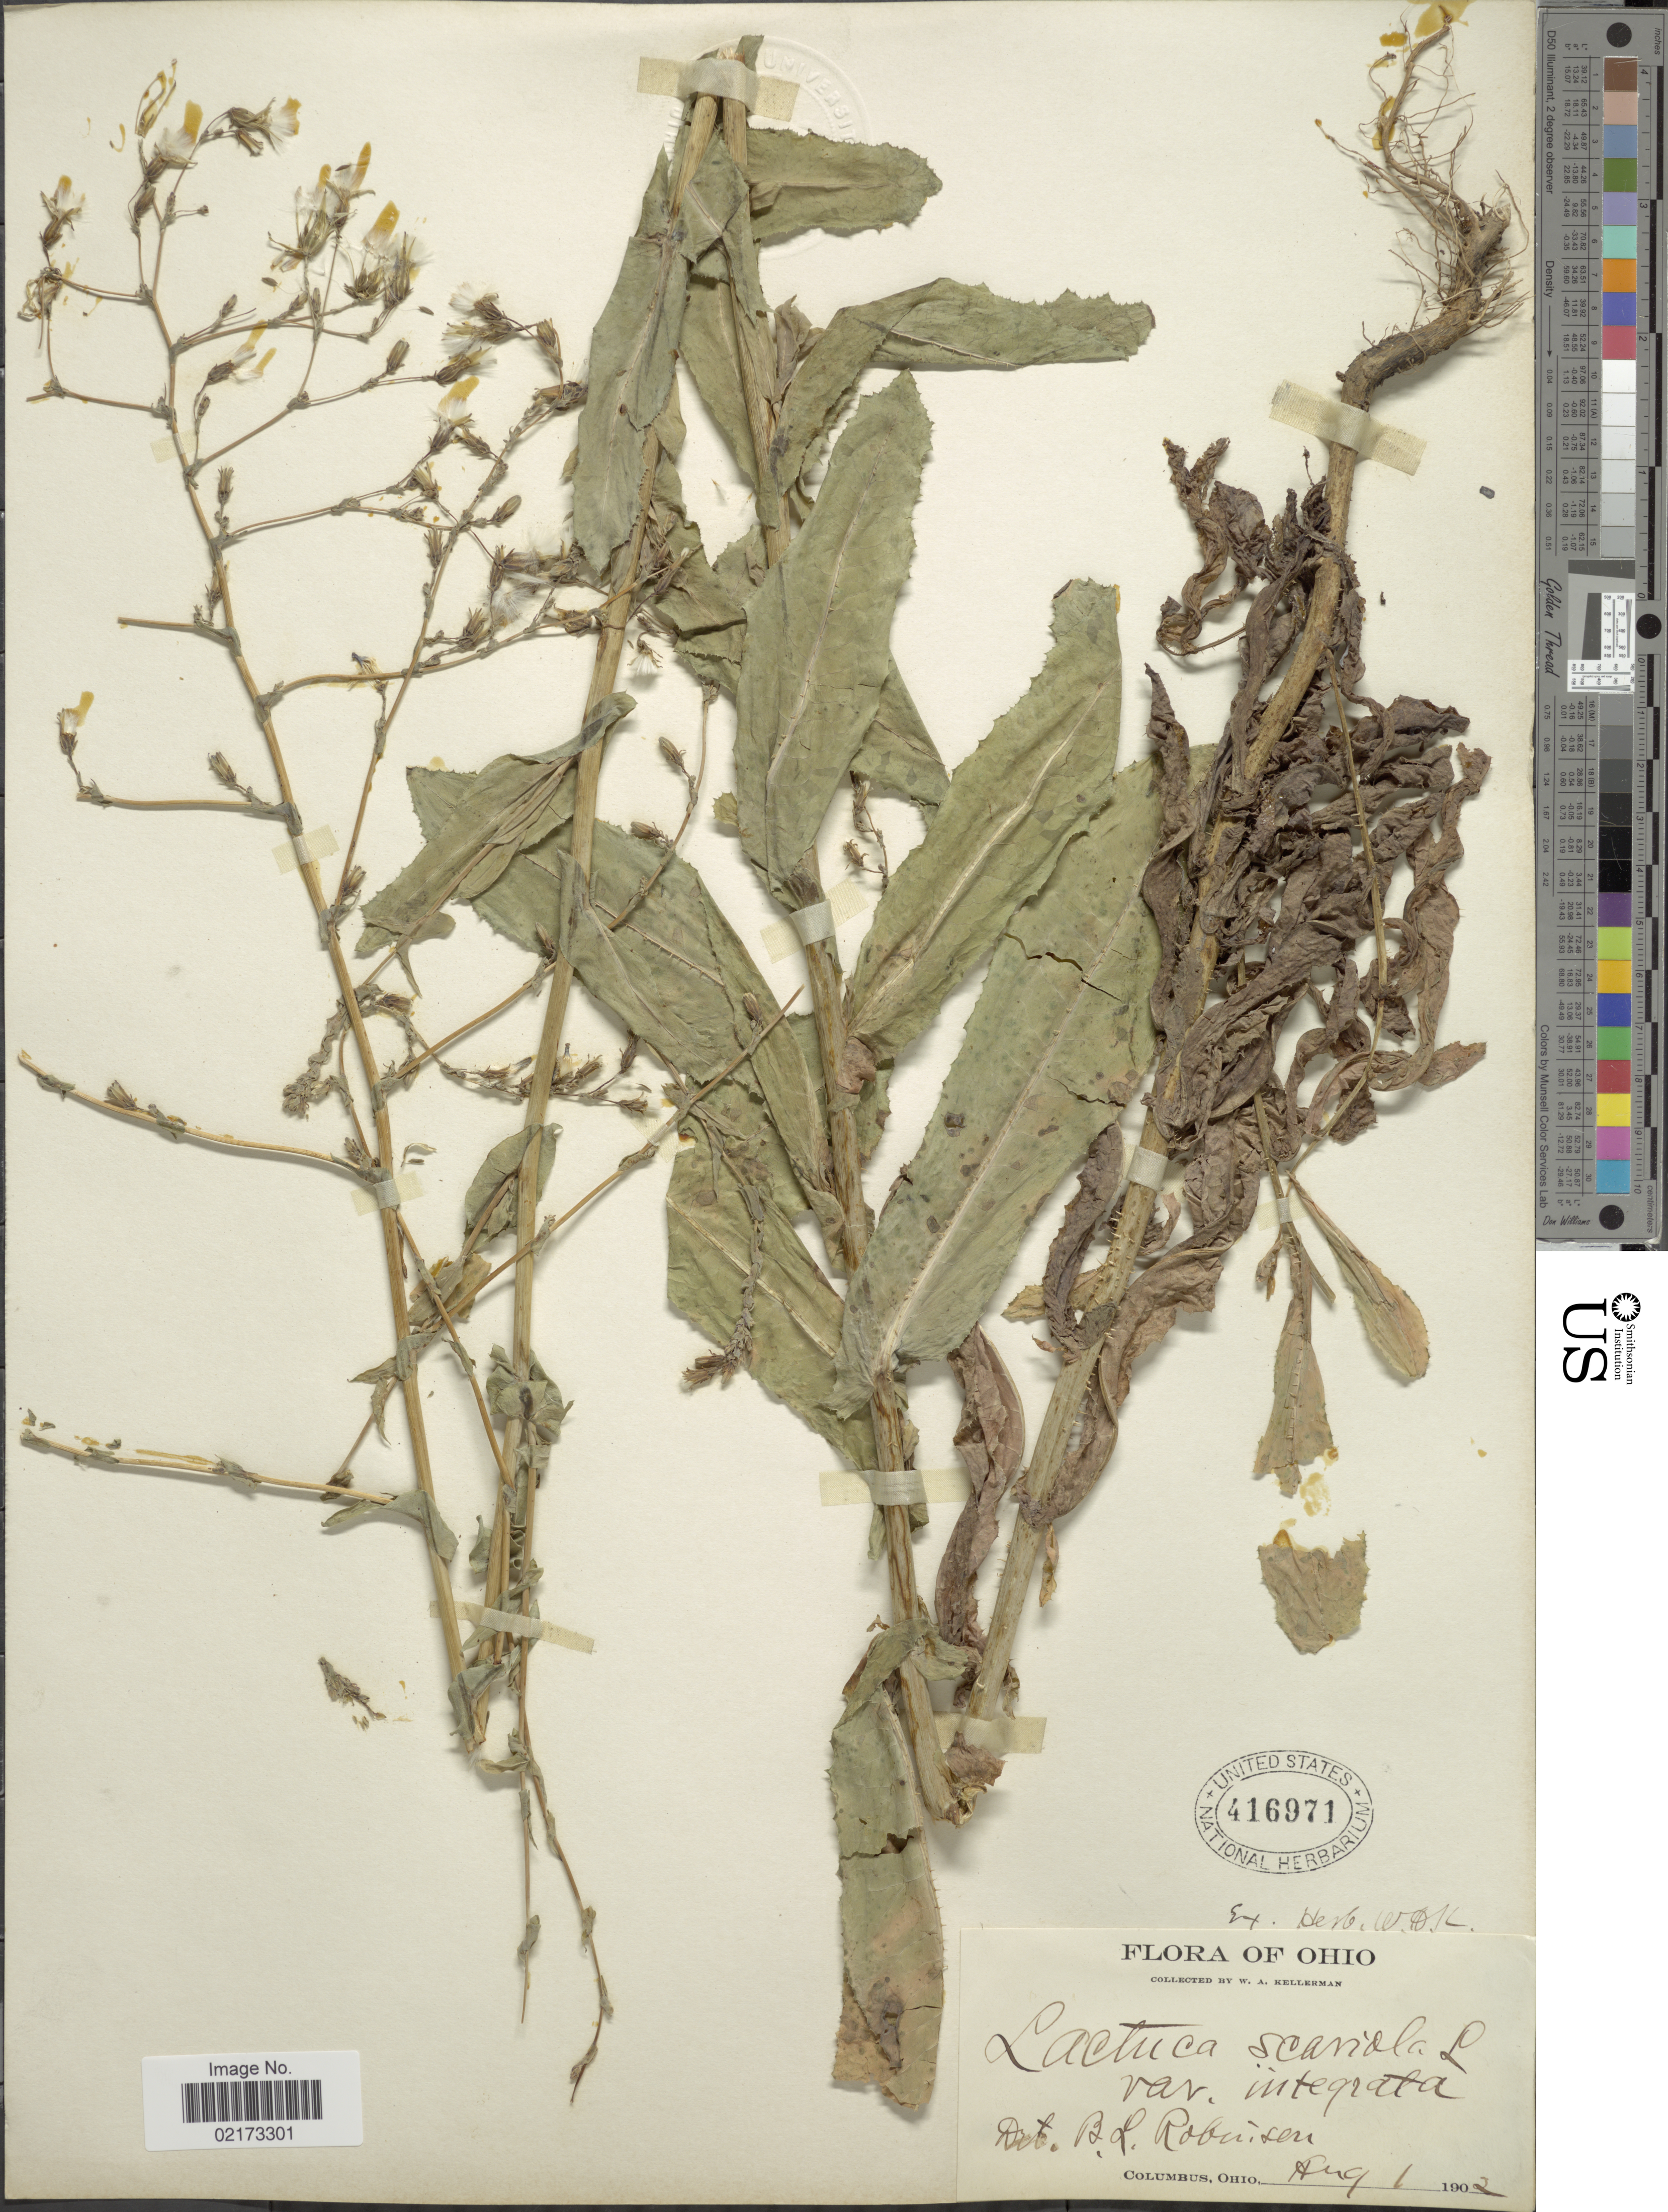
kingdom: Plantae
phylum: Tracheophyta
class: Magnoliopsida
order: Asterales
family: Asteraceae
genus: Lactuca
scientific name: Lactuca serriola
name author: L.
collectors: W. Kellerman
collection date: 1902-08-01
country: United States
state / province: Ohio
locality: Columbus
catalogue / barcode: US 416971